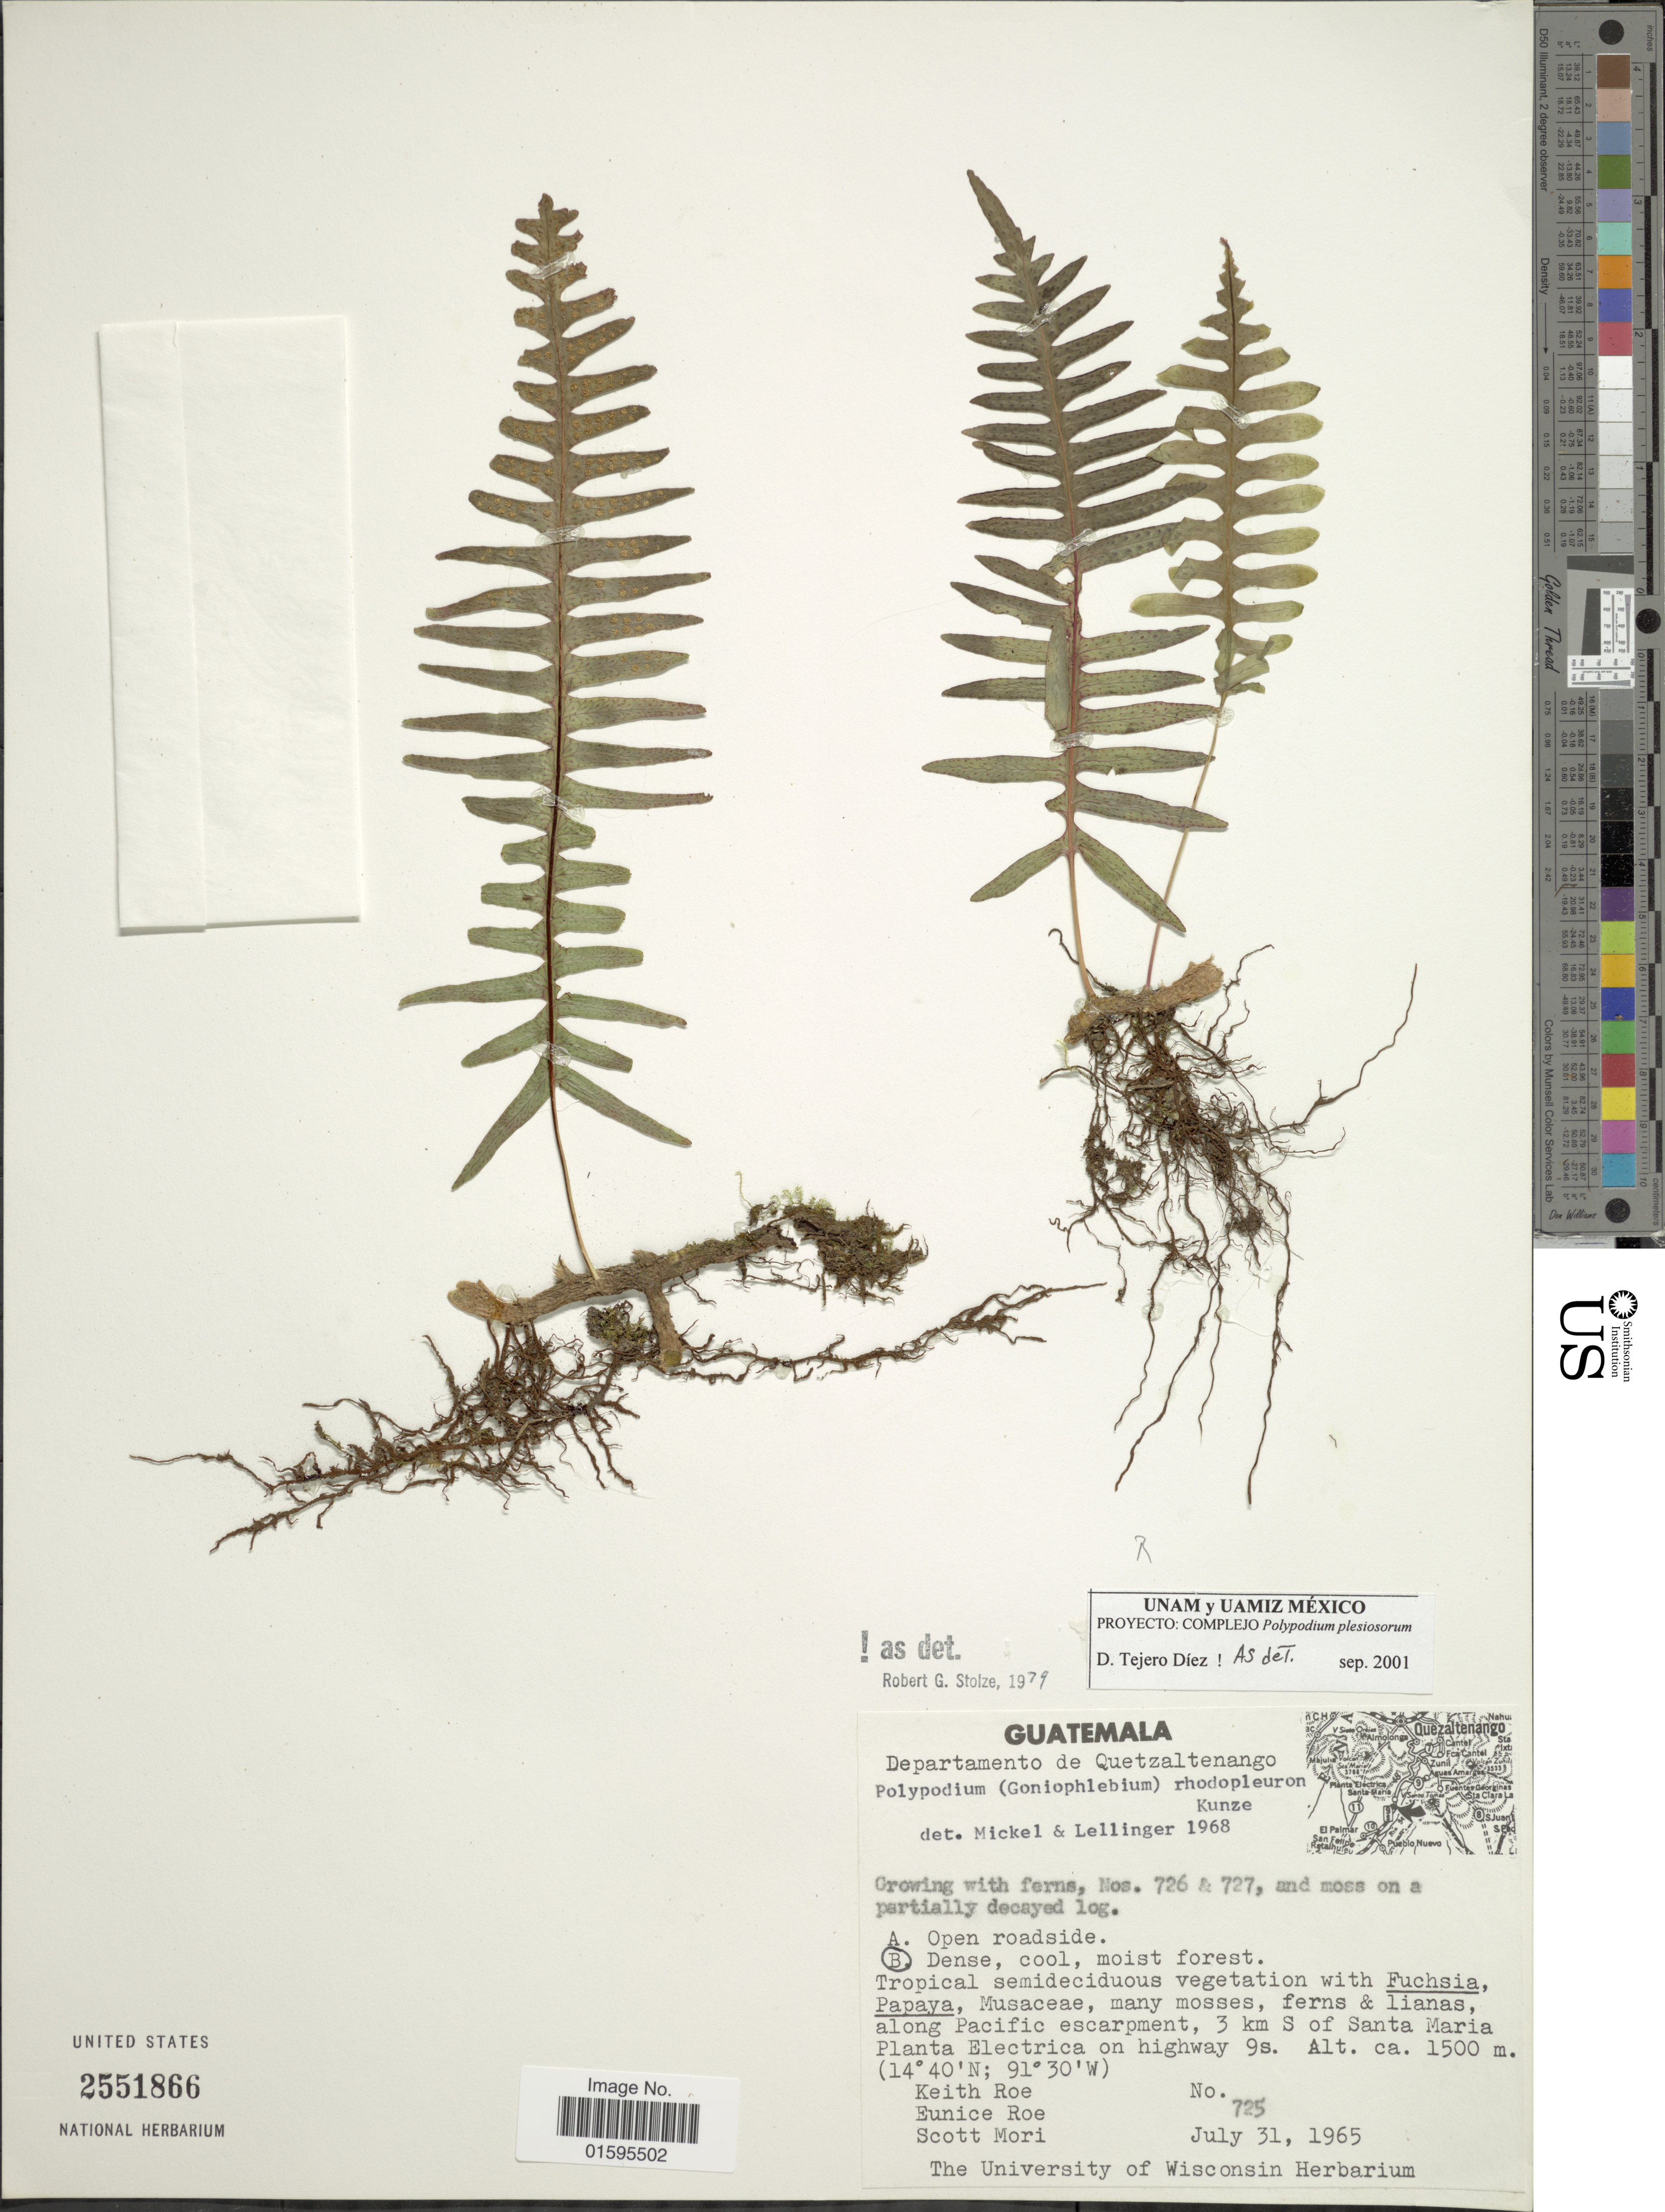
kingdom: Plantae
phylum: Tracheophyta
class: Polypodiopsida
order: Polypodiales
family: Polypodiaceae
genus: Polypodium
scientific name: Polypodium rhodopleuron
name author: Kunze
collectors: K. E. Roe, E. Roe & S. Mori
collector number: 725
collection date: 1965-07-31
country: Guatemala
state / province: Quetzaltenango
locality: Departamento de Quetzaltenango, along Pacific escarpment, 3 km S of Santa Maria Planta Electrica on highway 9s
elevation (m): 1500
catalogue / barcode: US 2551866